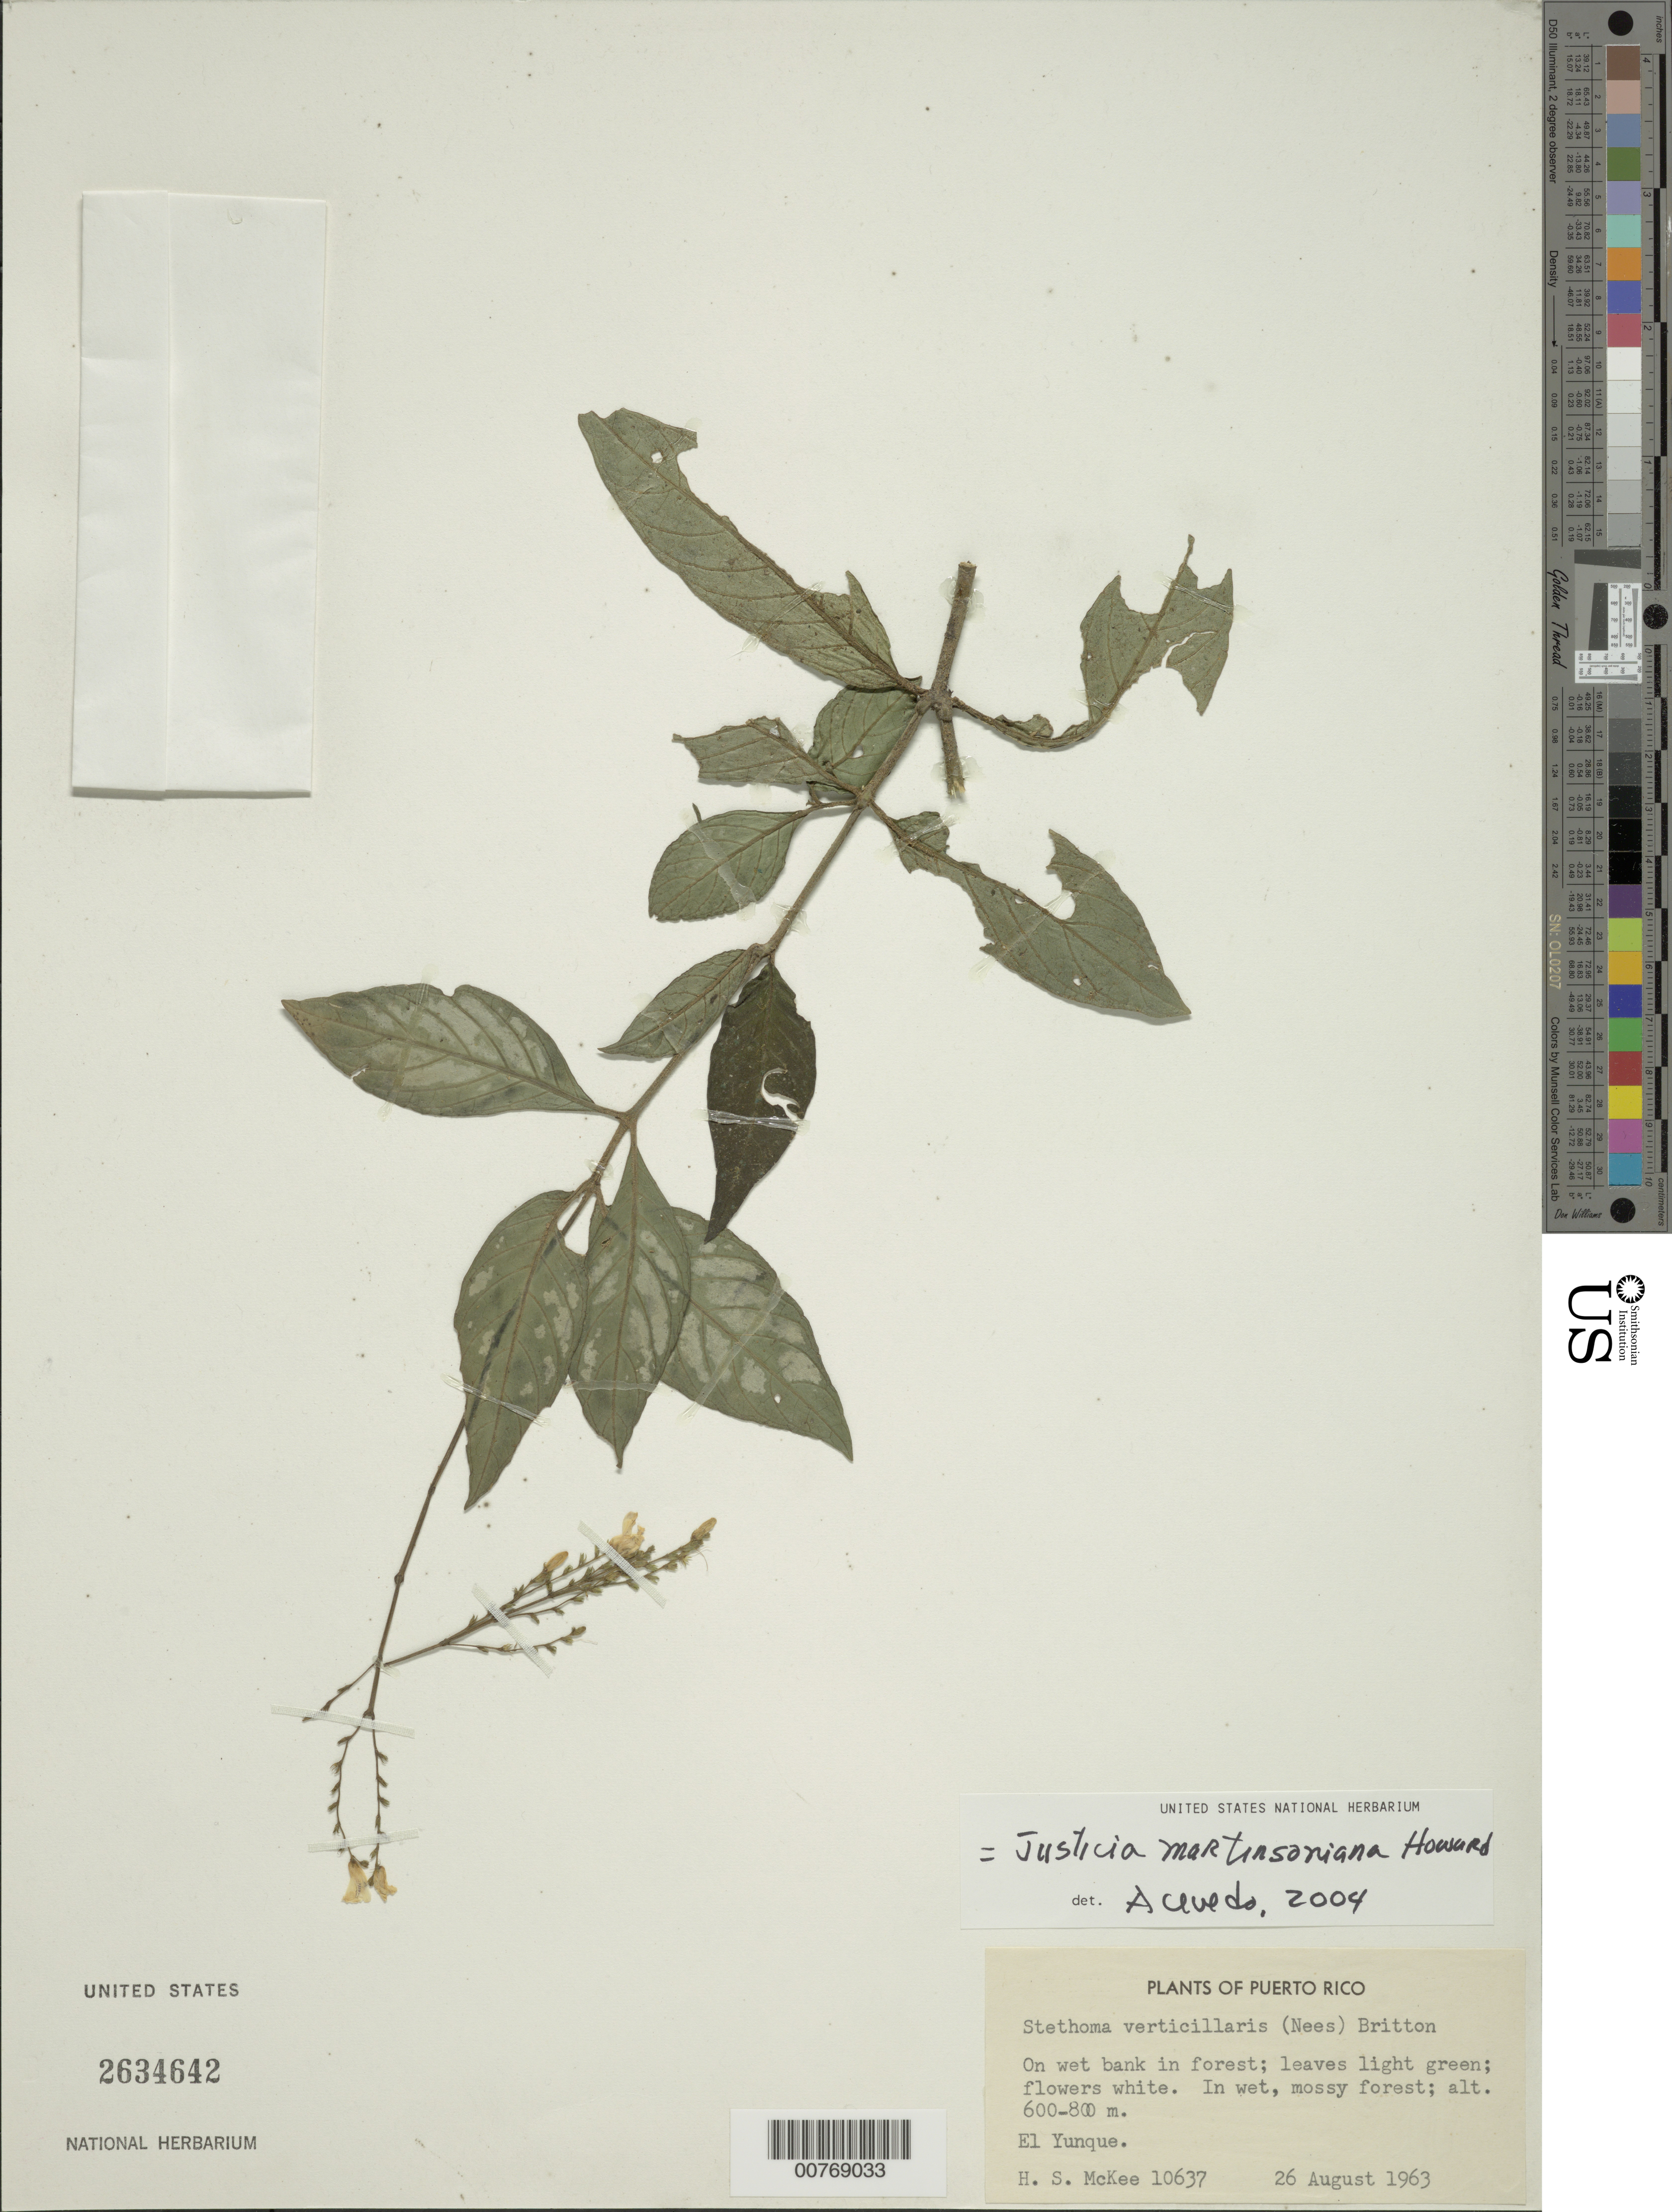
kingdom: Plantae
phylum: Tracheophyta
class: Magnoliopsida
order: Lamiales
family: Acanthaceae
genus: Justicia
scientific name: Justicia martinsoniana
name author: R.A. Howard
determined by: Acevedo-Rodríguez, P., (BOT), Smithsonian Institution - National Museum of Natural History (UNITED STATES)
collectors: H. S. McKee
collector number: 10637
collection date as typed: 26 Aug 1963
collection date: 1963-08-26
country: Puerto Rico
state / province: Río Grande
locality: El Yunque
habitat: Wet bank in forest, mosst forest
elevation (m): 600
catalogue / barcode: US 2634642